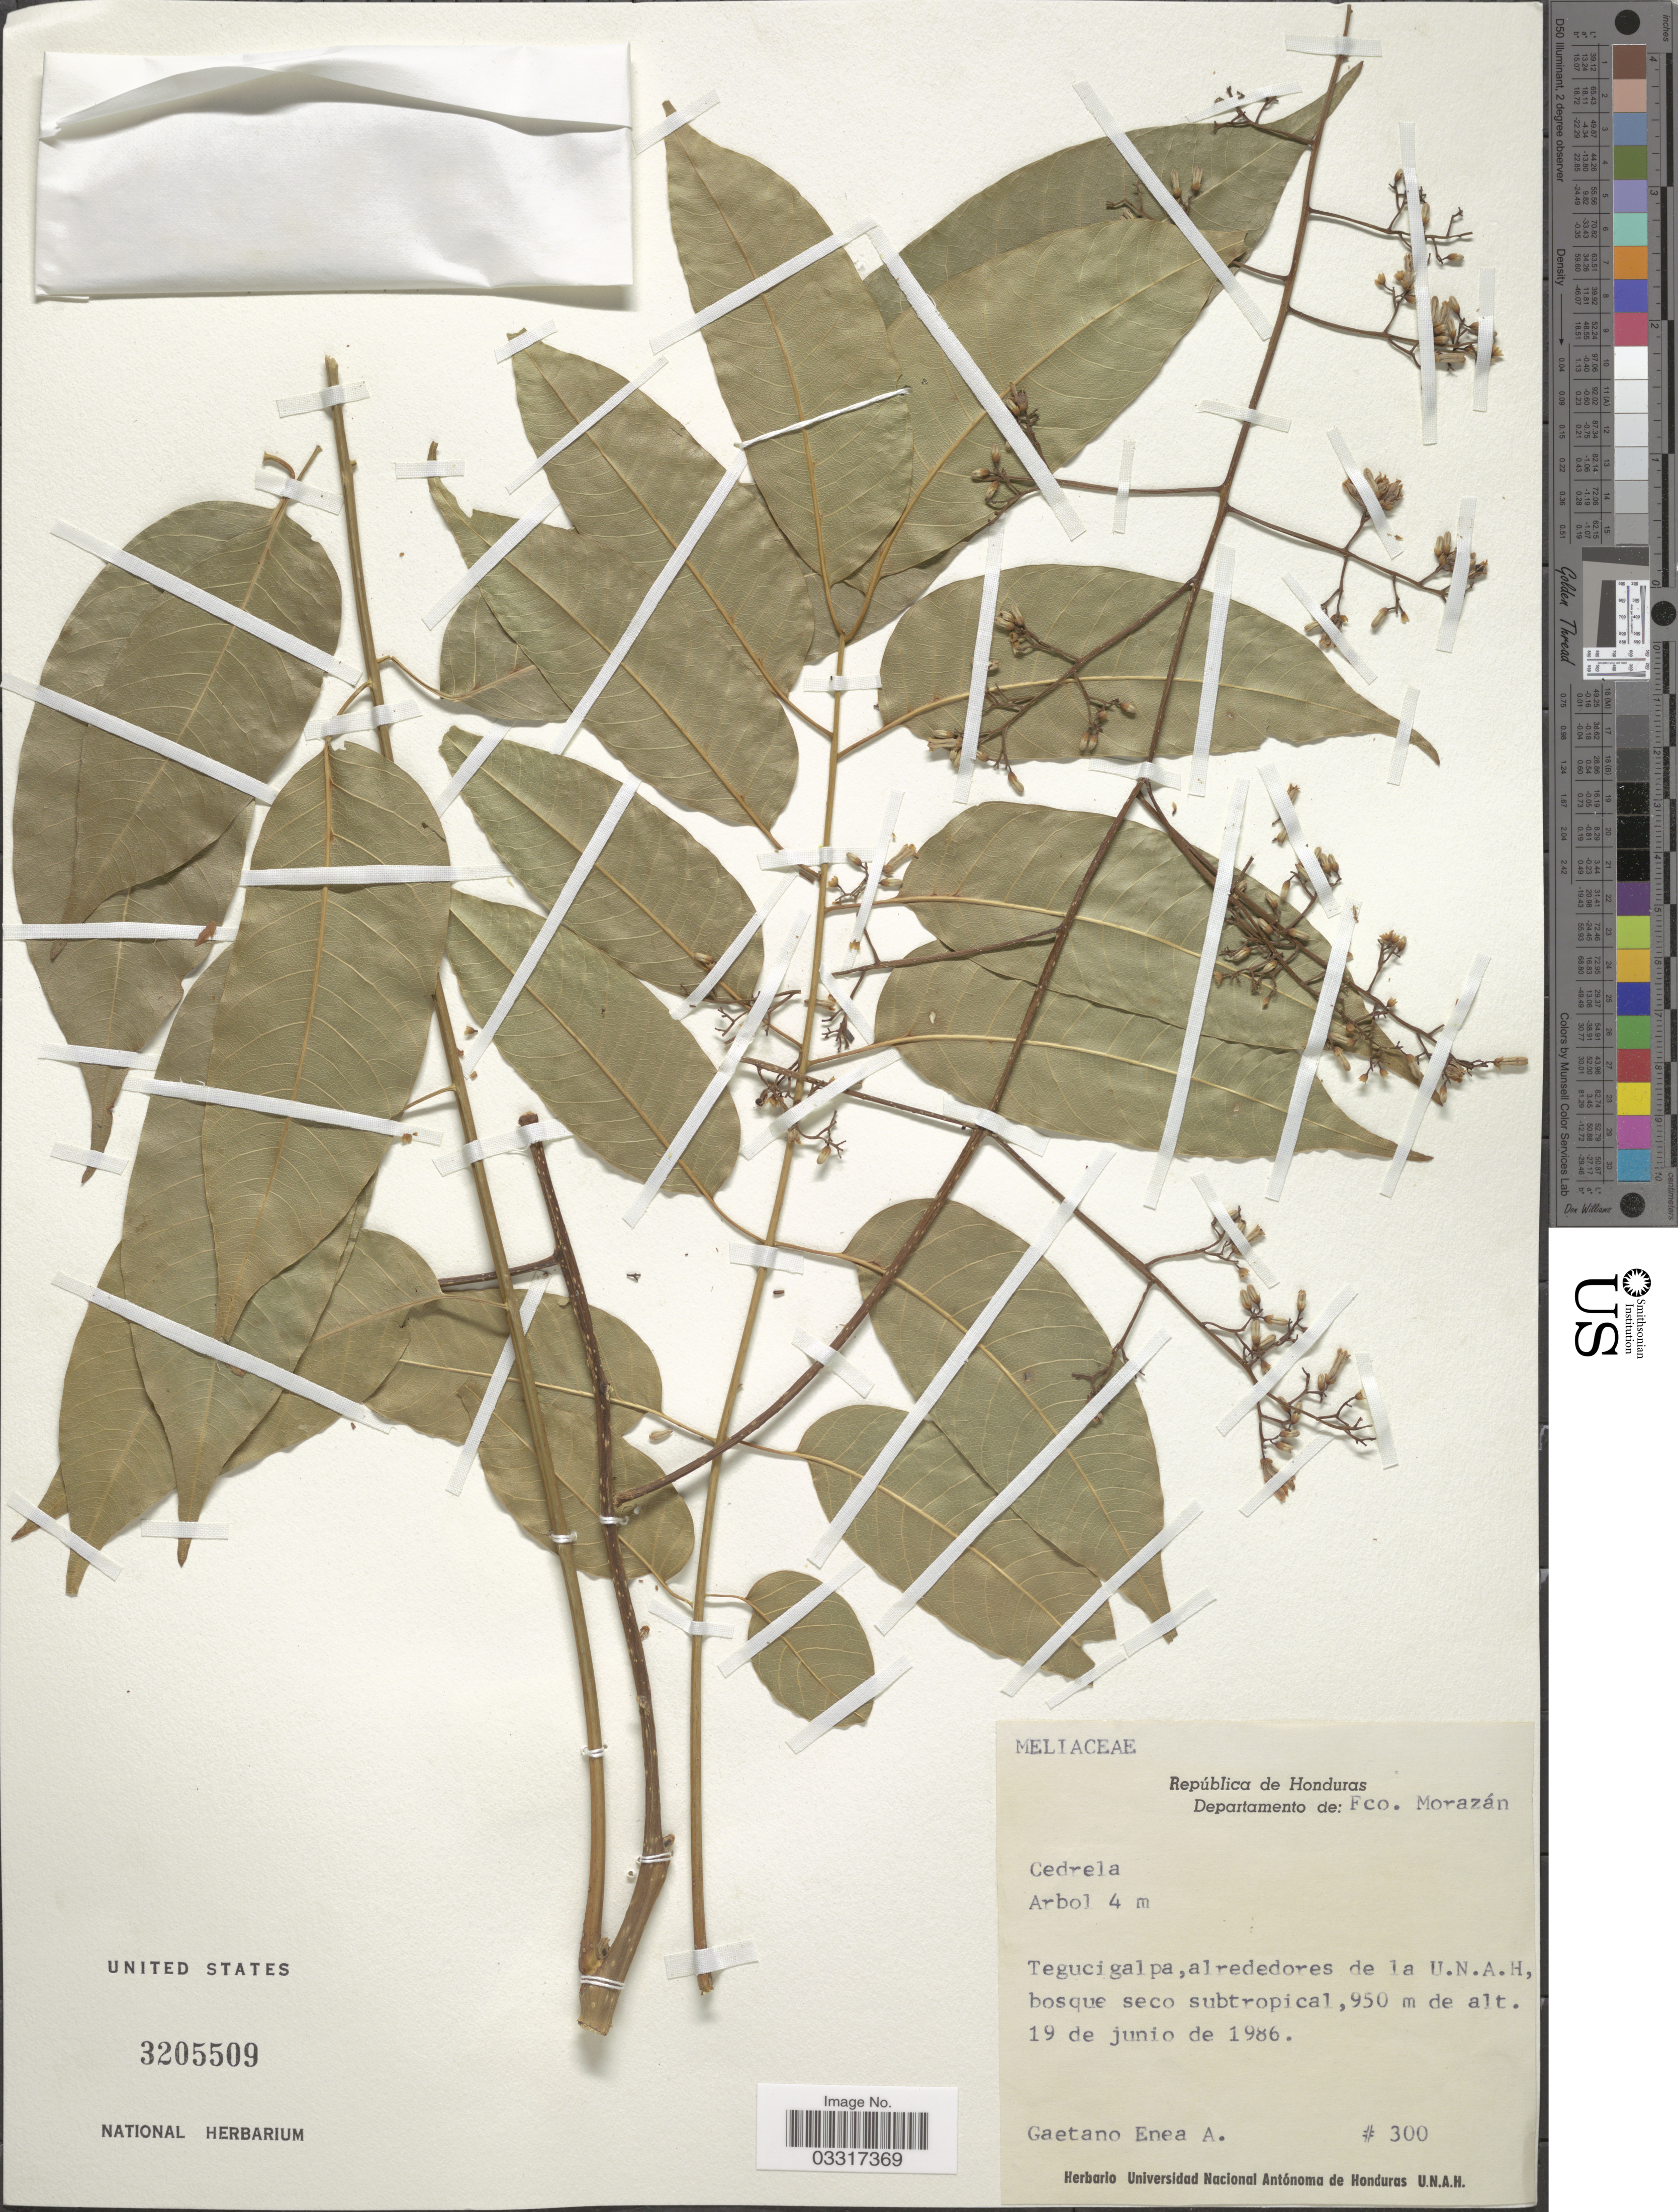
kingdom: Plantae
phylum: Tracheophyta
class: Magnoliopsida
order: Sapindales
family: Meliaceae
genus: Cedrela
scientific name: Cedrela sp.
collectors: Gaetano Enea A.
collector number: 300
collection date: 1986-06-19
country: Honduras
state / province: Fco. Morazán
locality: Departamento de: Fco. Morazán. Tegucigalpa, alrededores de la U.N.A.H, bosque seco subtropical.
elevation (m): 950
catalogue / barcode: US 3205509